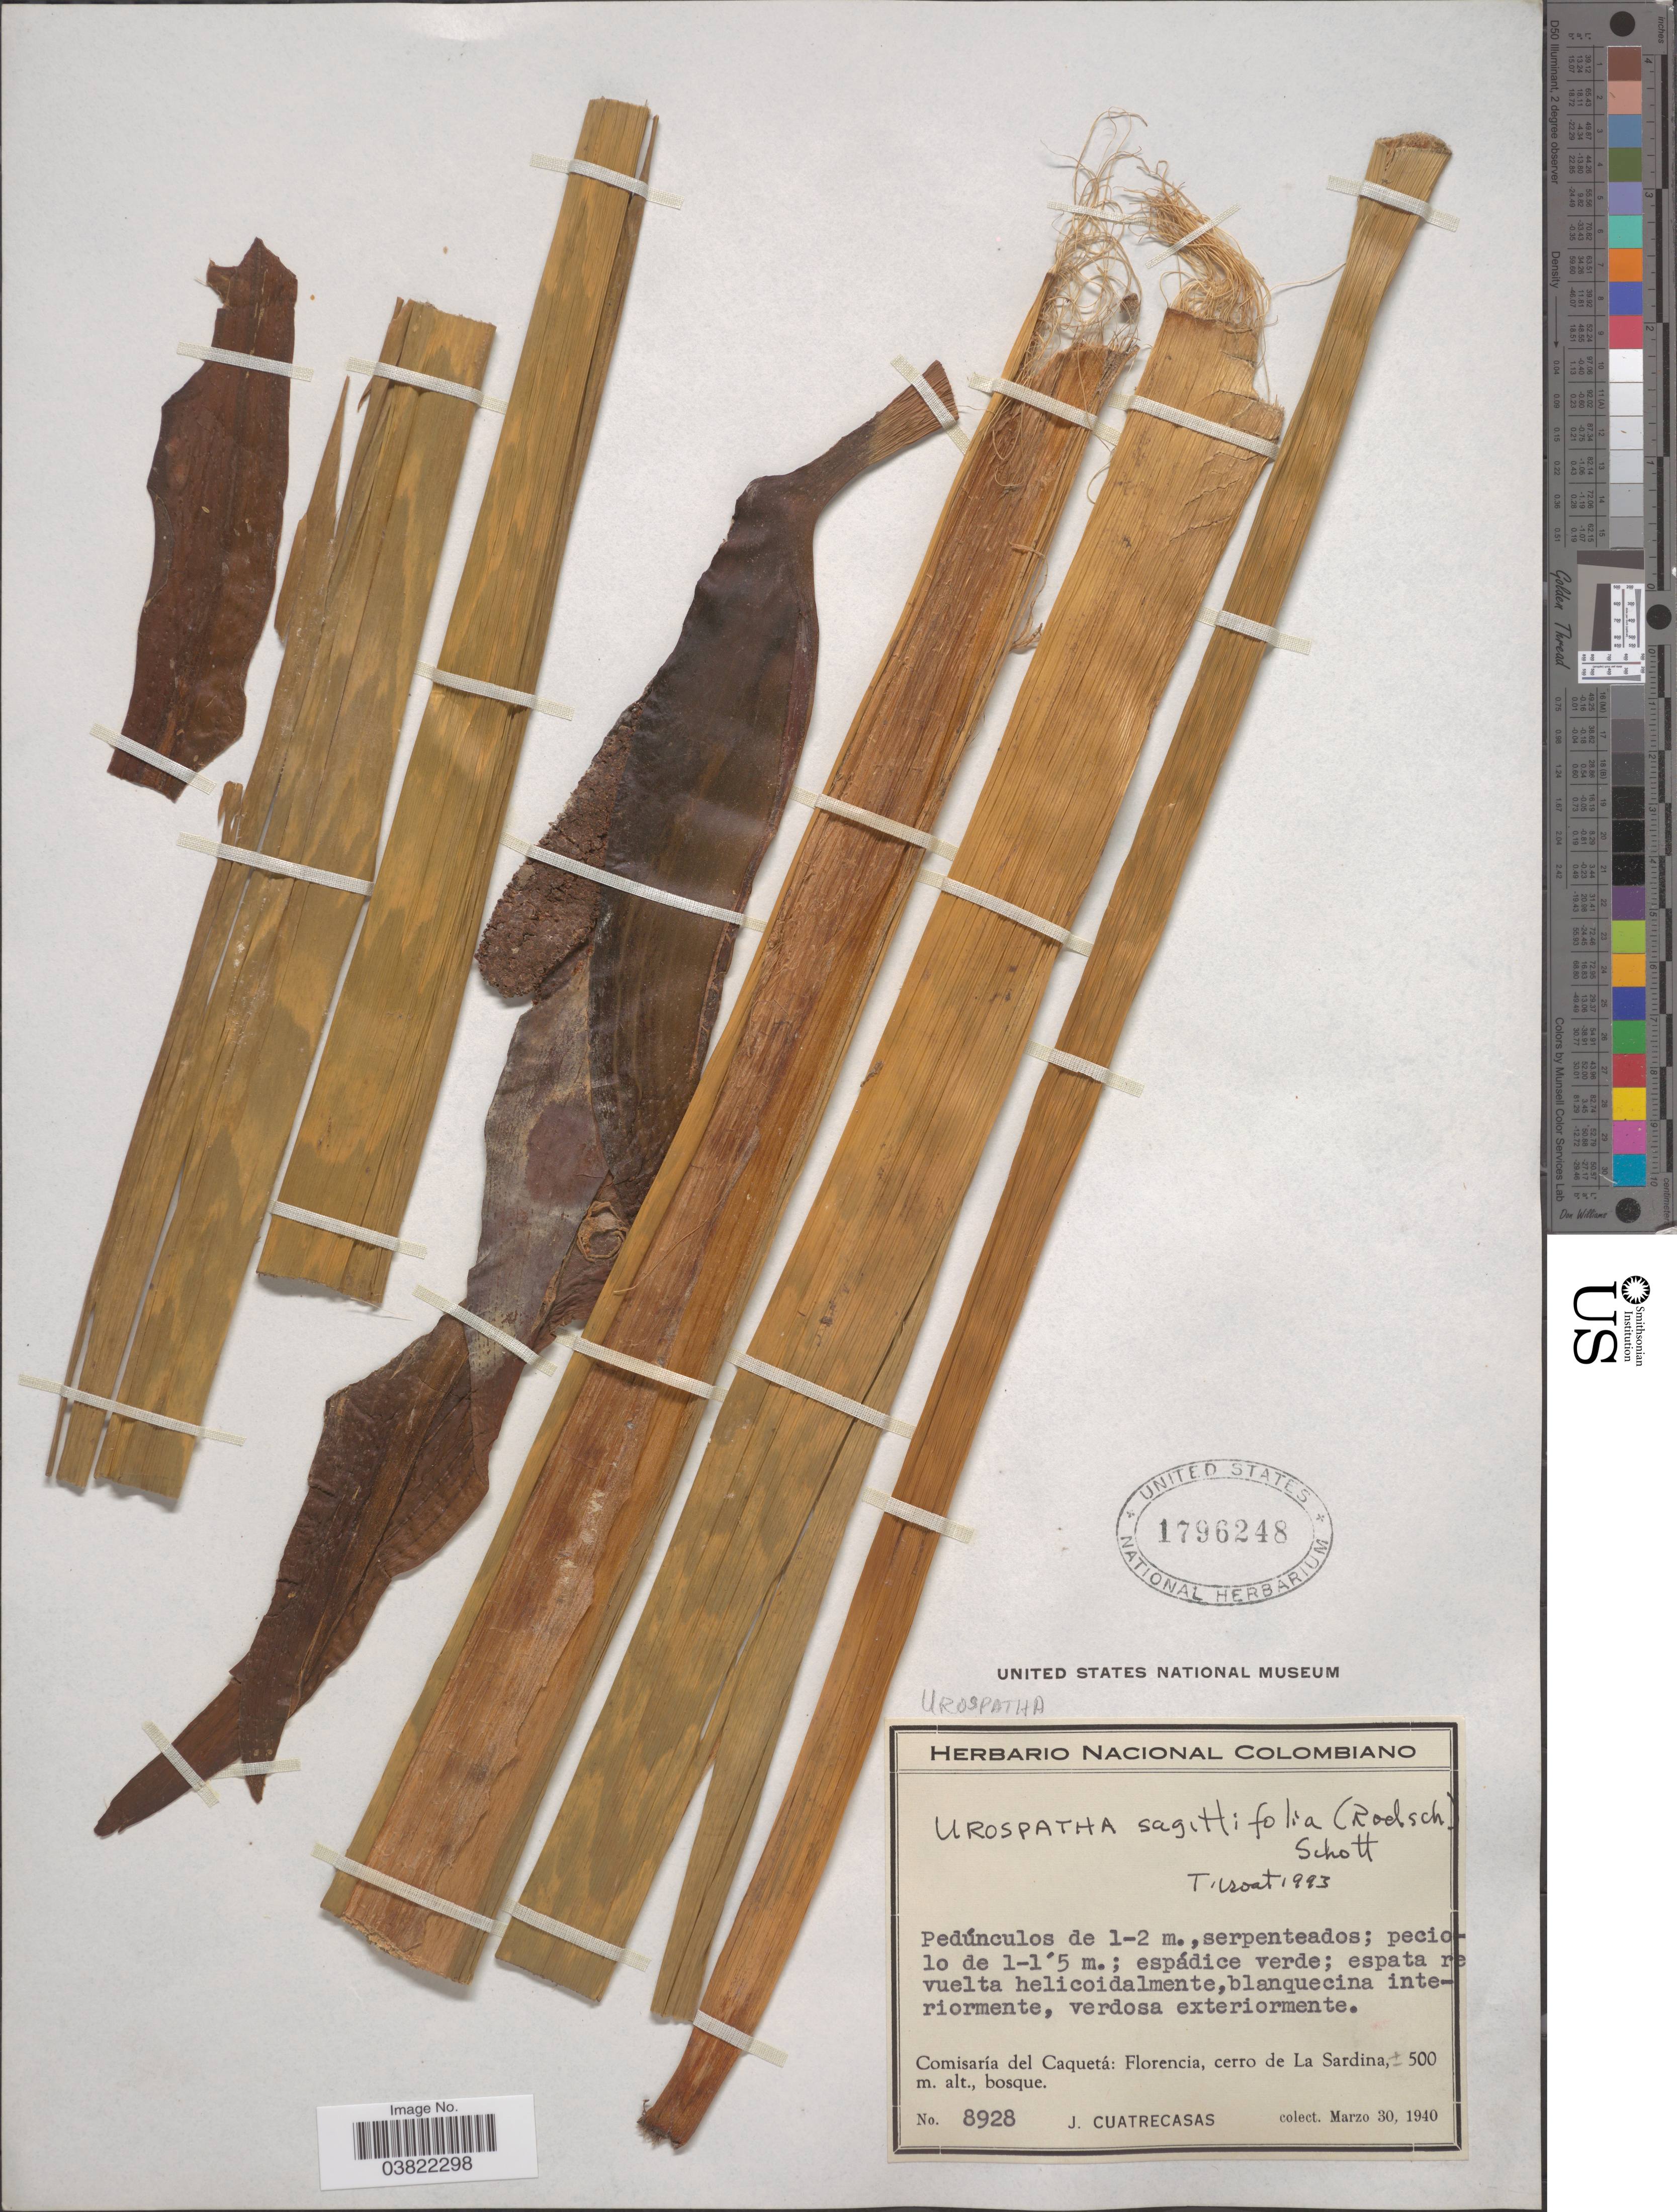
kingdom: Plantae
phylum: Tracheophyta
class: Liliopsida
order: Alismatales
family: Araceae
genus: Urospatha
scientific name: Urospatha sagittifolia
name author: (Rudge) Schott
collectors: J. Cuatrecasas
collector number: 8928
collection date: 1940-03-30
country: Colombia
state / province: Caquetá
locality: Comisaría del Caquetá: Florencia, cerro La Sardina.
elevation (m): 500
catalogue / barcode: US 1796248